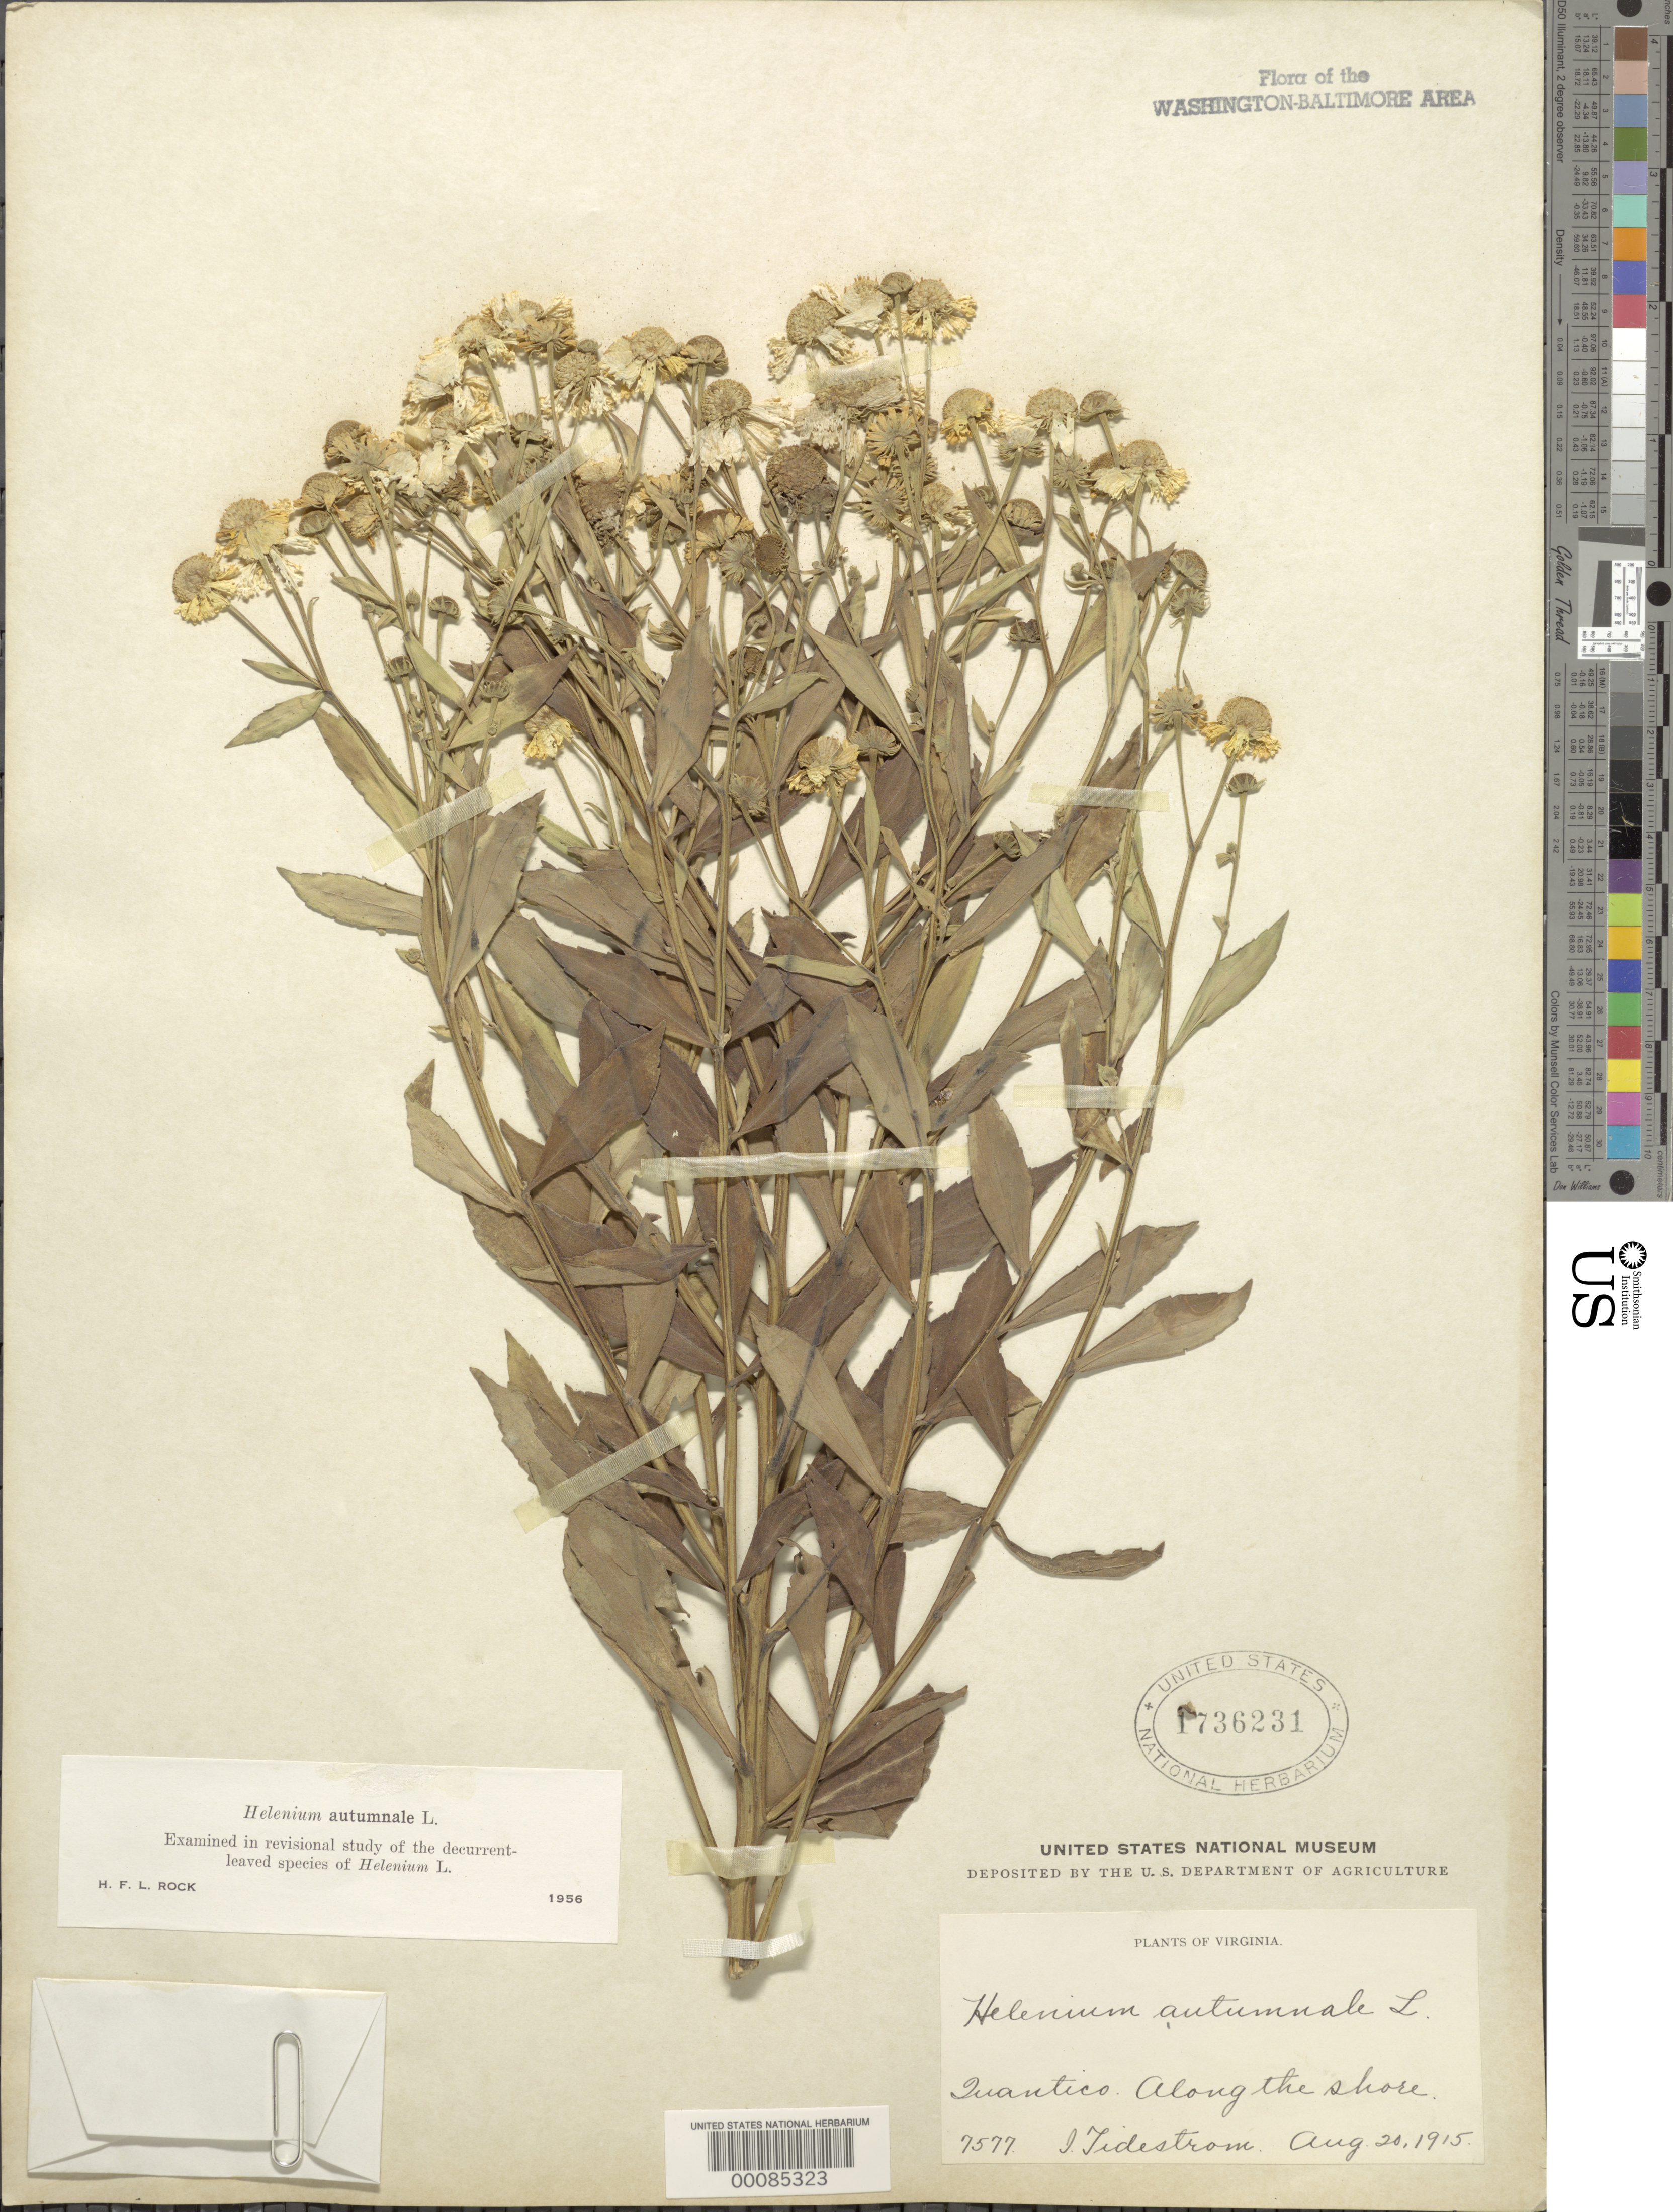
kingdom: Plantae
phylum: Tracheophyta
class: Magnoliopsida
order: Asterales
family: Asteraceae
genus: Helenium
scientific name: Helenium autumnale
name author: L.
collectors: I. F. Tidestrom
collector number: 7577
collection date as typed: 20 Aug 1915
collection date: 1915-08-20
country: United States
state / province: Virginia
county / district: Prince William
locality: Quantico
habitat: Shore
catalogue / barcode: US 1736231